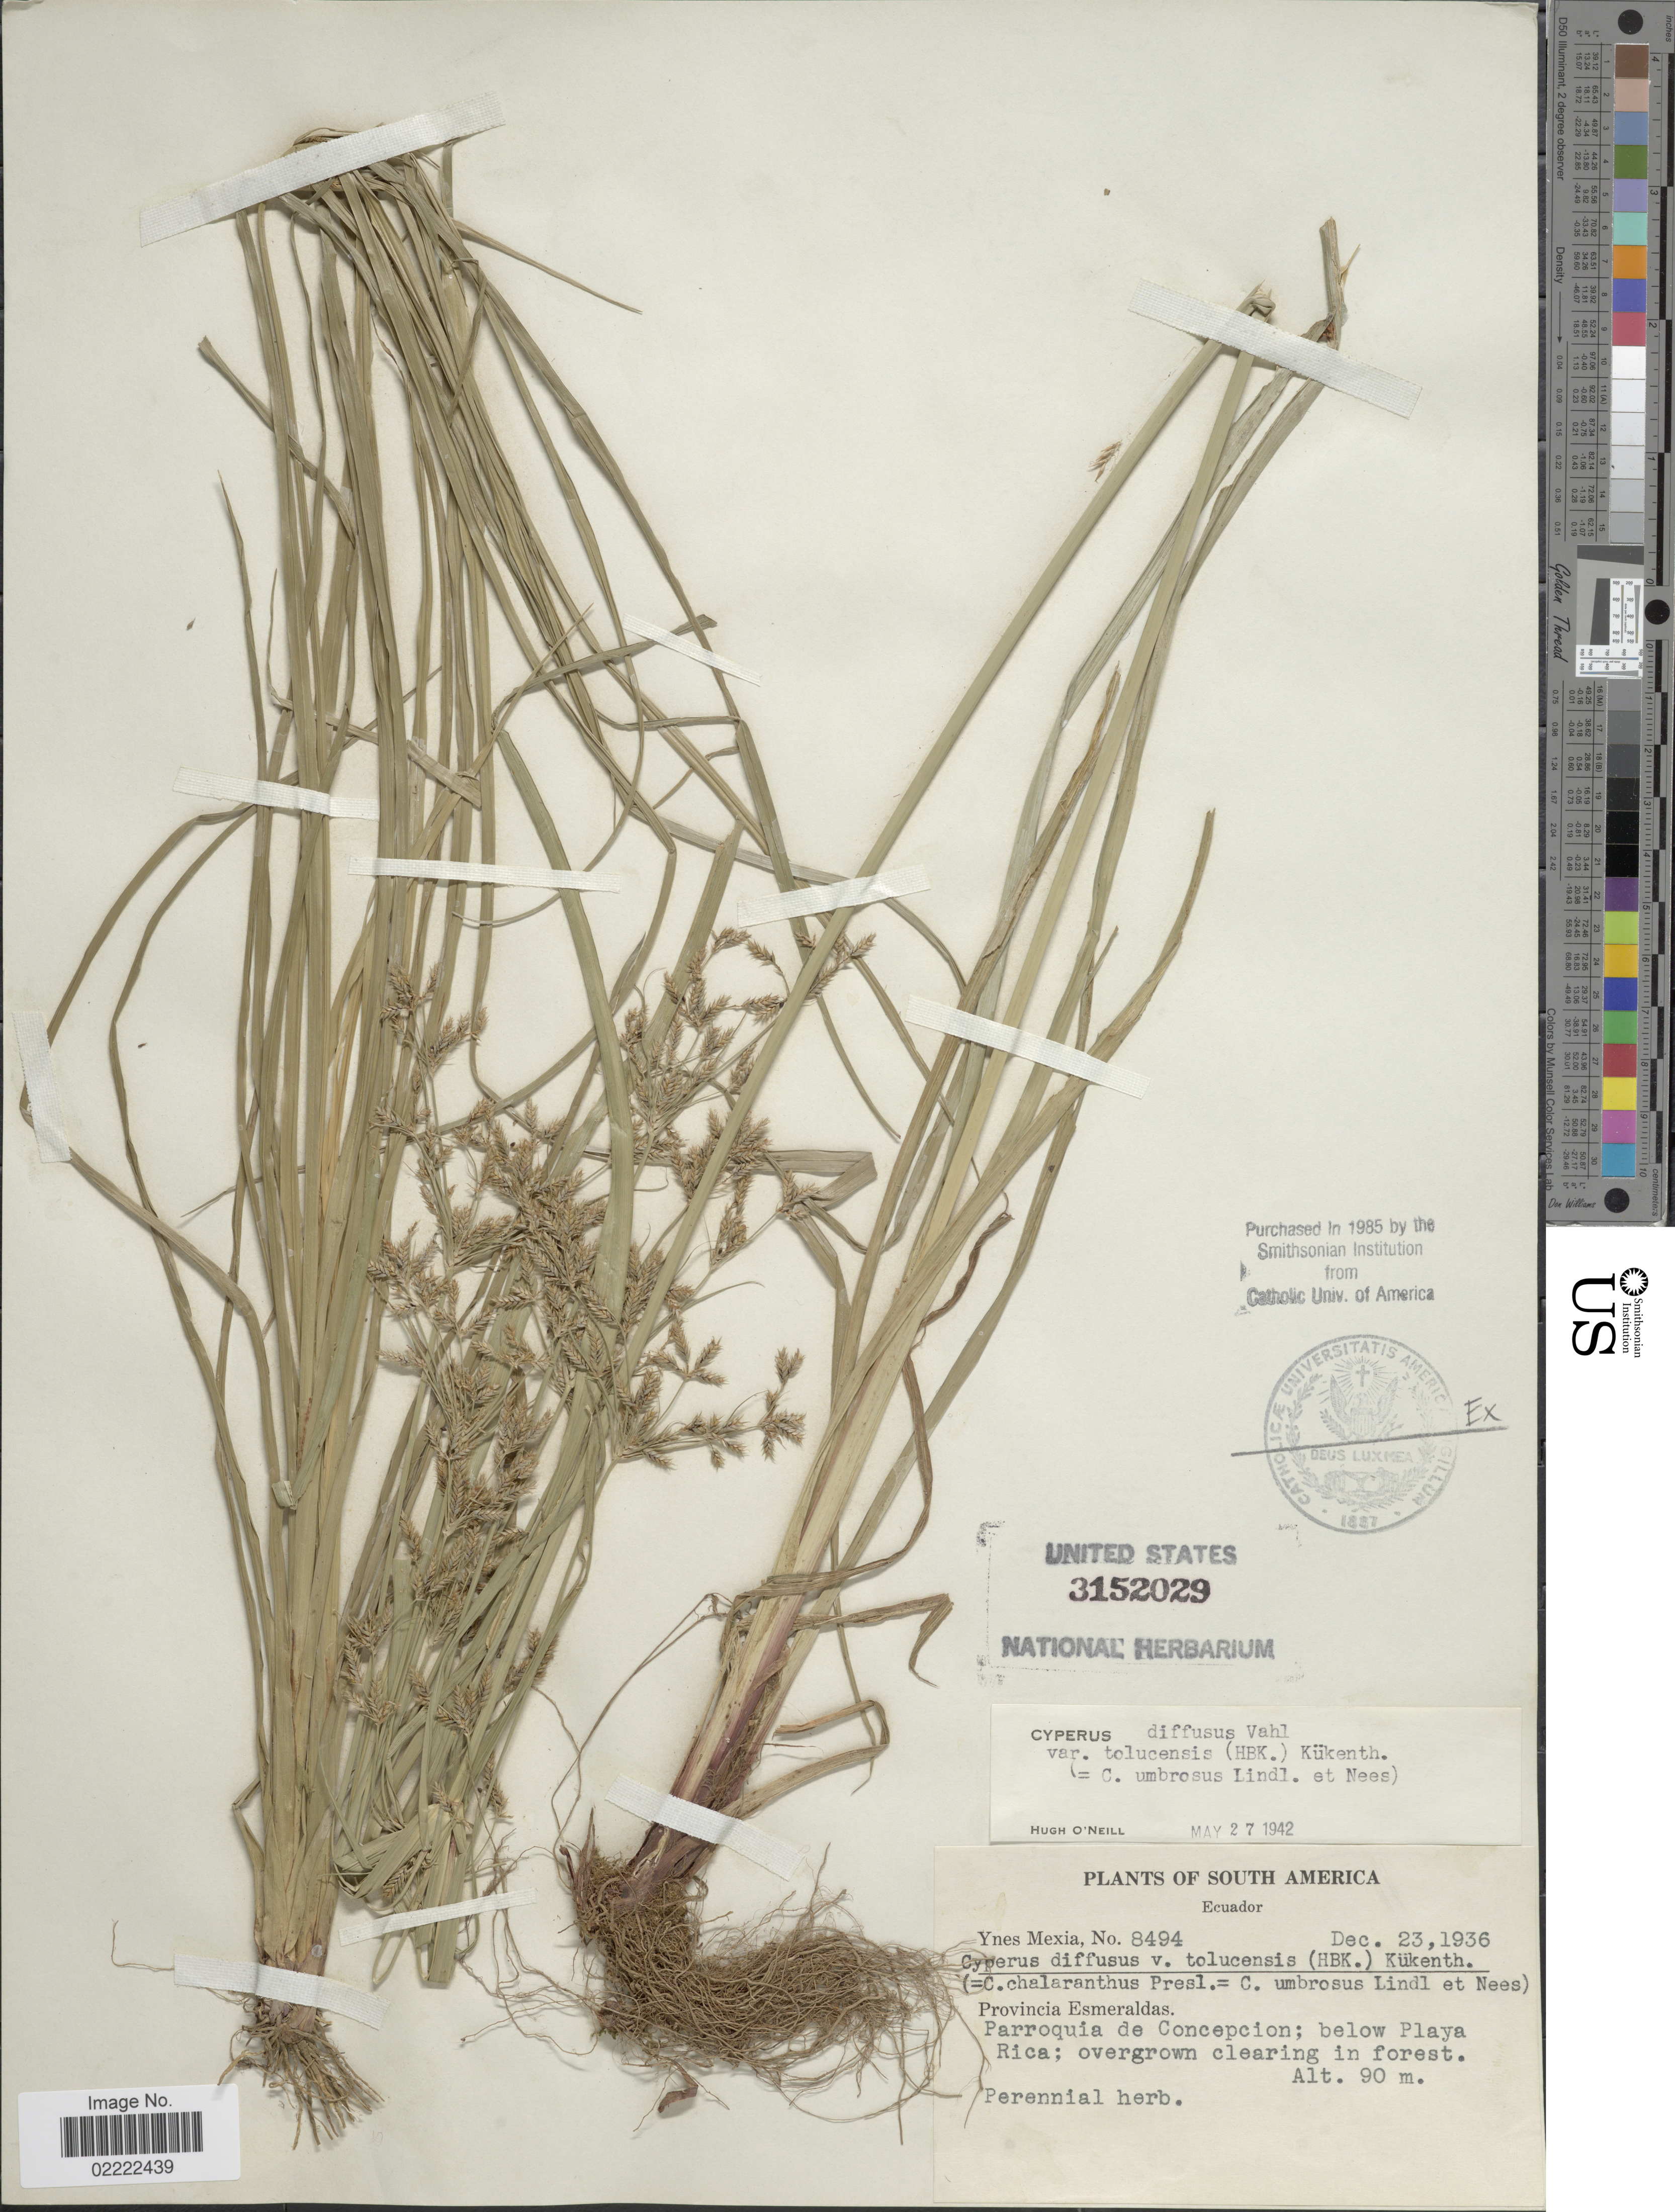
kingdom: Plantae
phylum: Tracheophyta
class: Liliopsida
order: Poales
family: Cyperaceae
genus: Cyperus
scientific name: Cyperus laxus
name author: Lam.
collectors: Y. Mexia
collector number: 8494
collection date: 1936-12-23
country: Ecuador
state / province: Esmeraldas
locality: Parroquia de Concepcion; below Playa Rica; overgrown clearing in forest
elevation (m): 90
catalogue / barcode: US 3152029